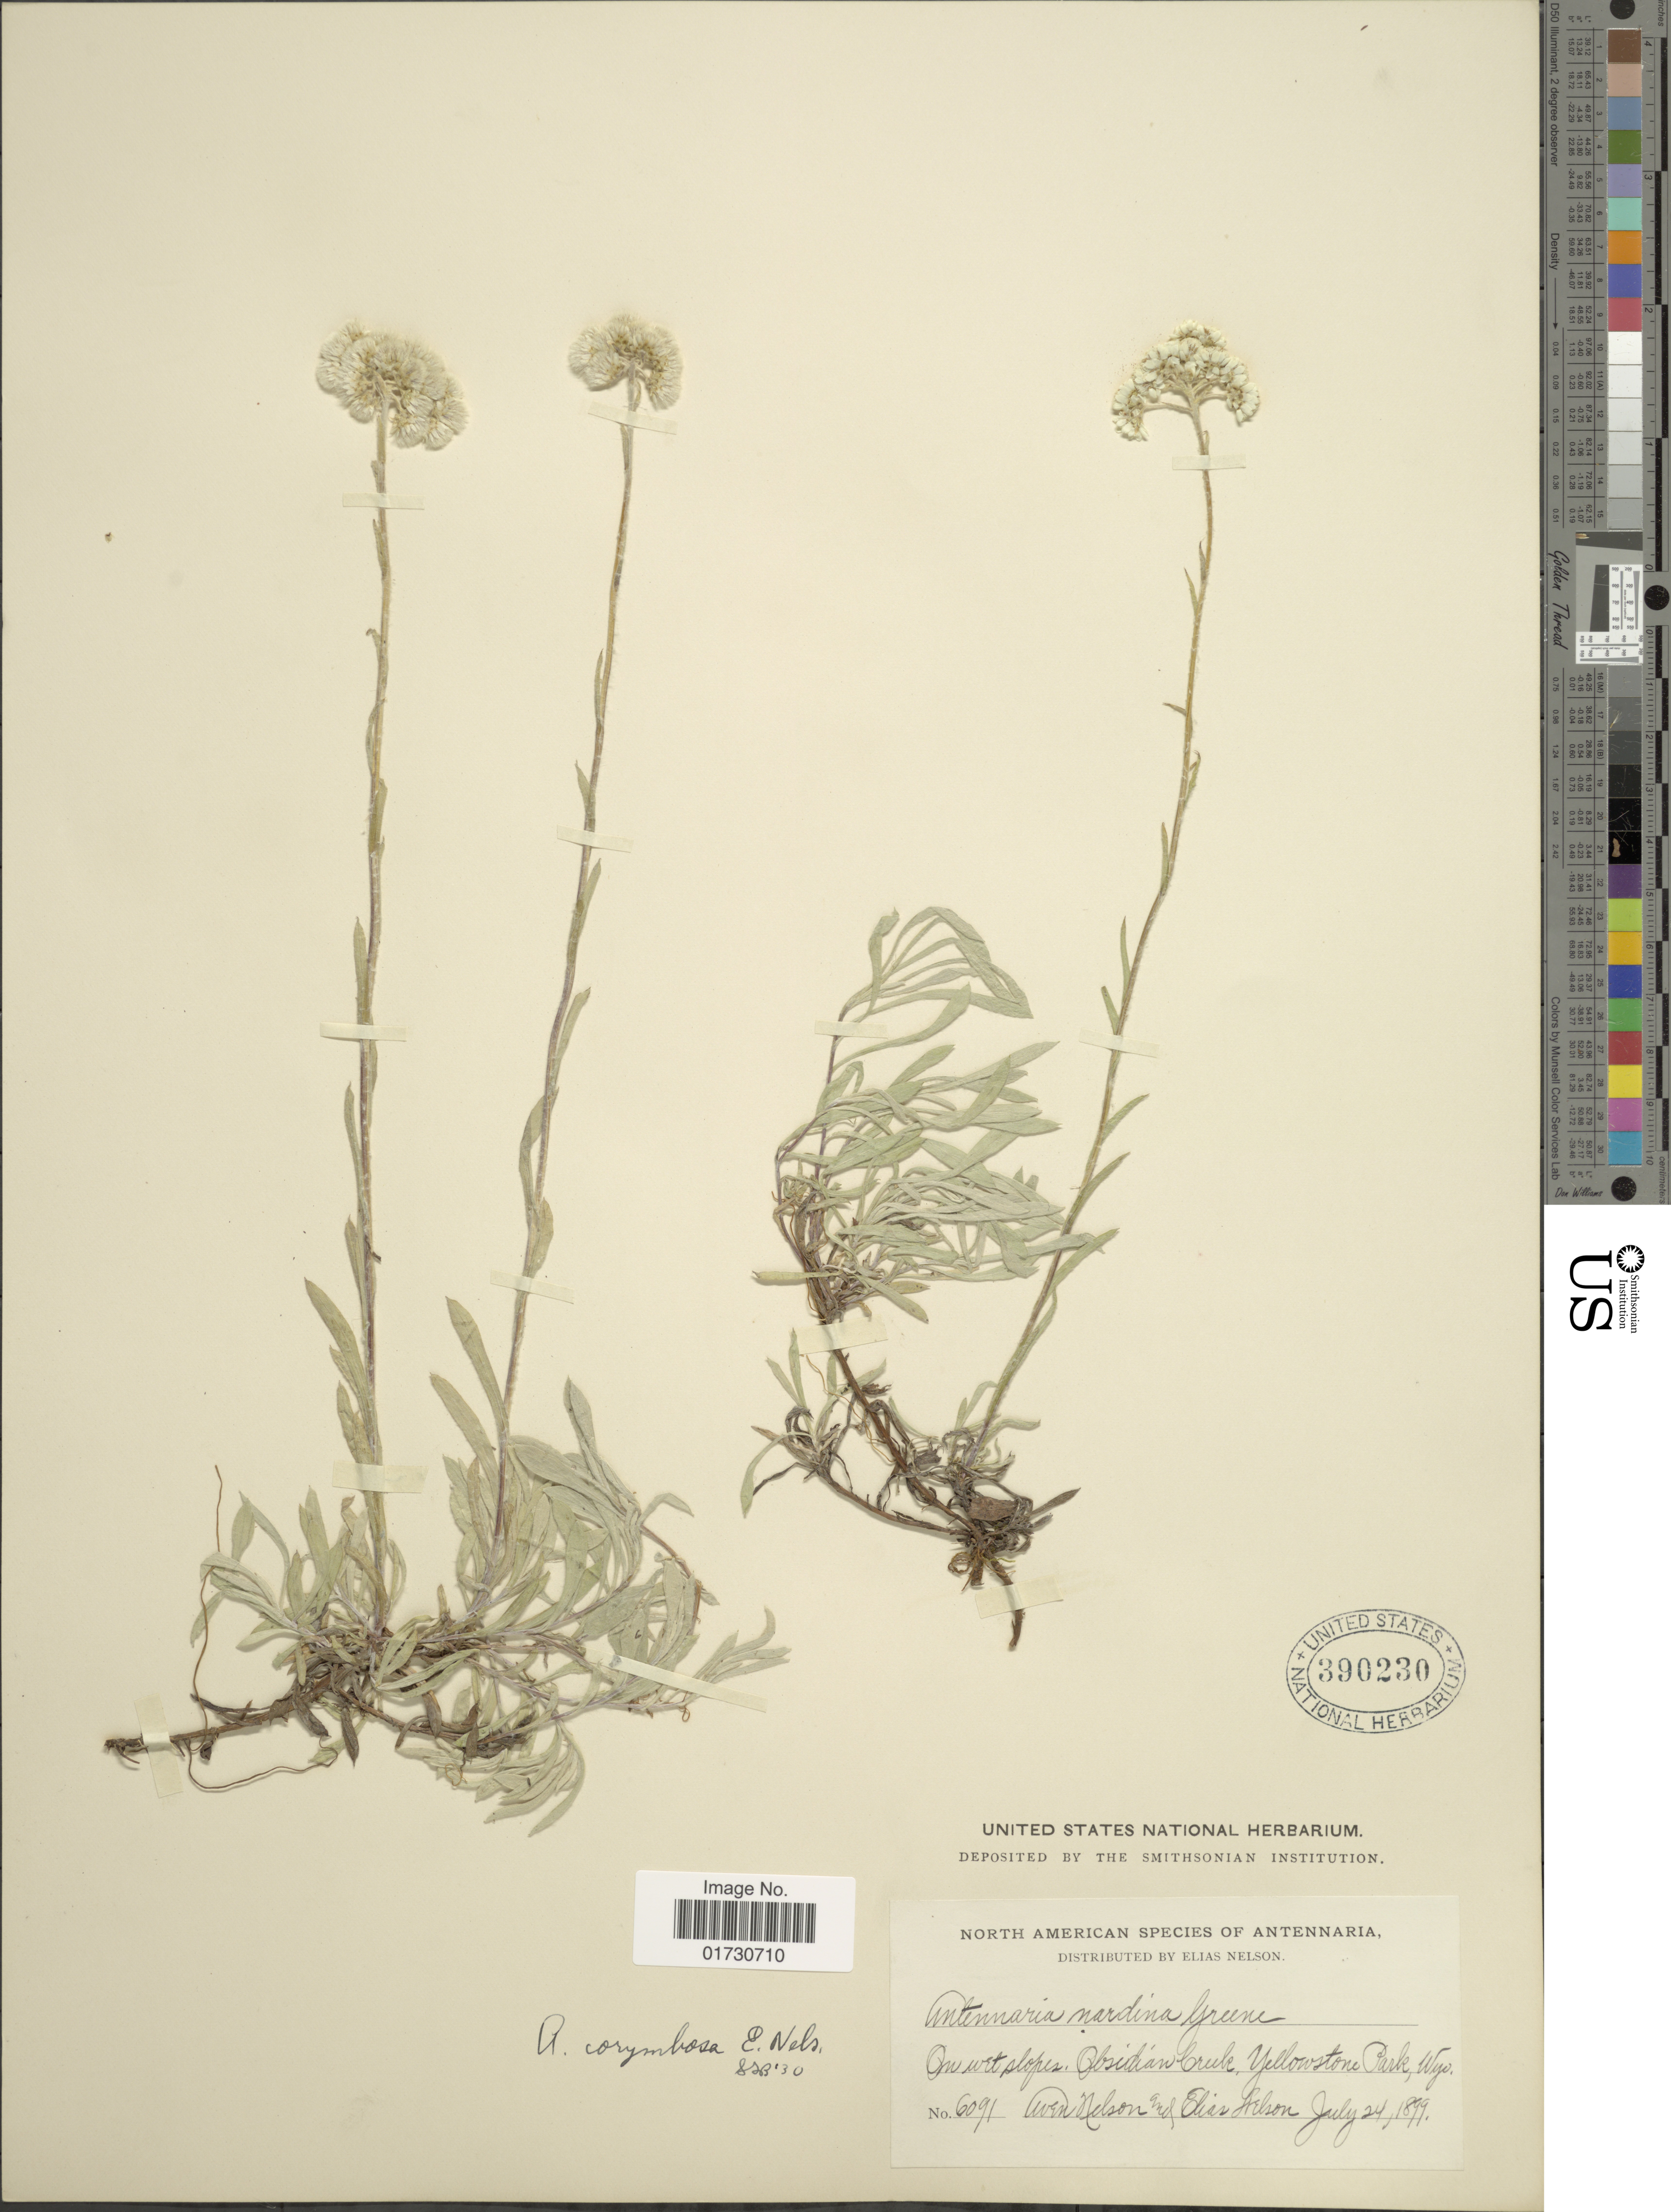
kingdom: Plantae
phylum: Tracheophyta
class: Magnoliopsida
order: Asterales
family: Asteraceae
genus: Antennaria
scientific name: Antennaria corymbosa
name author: E.E. Nelson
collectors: A. Nelson & E. Nelson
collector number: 6091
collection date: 1899-07-24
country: United States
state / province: Wyoming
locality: On wet slopes, Obsidian Creek, Yellowstone Park, Wyo.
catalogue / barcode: US 390230